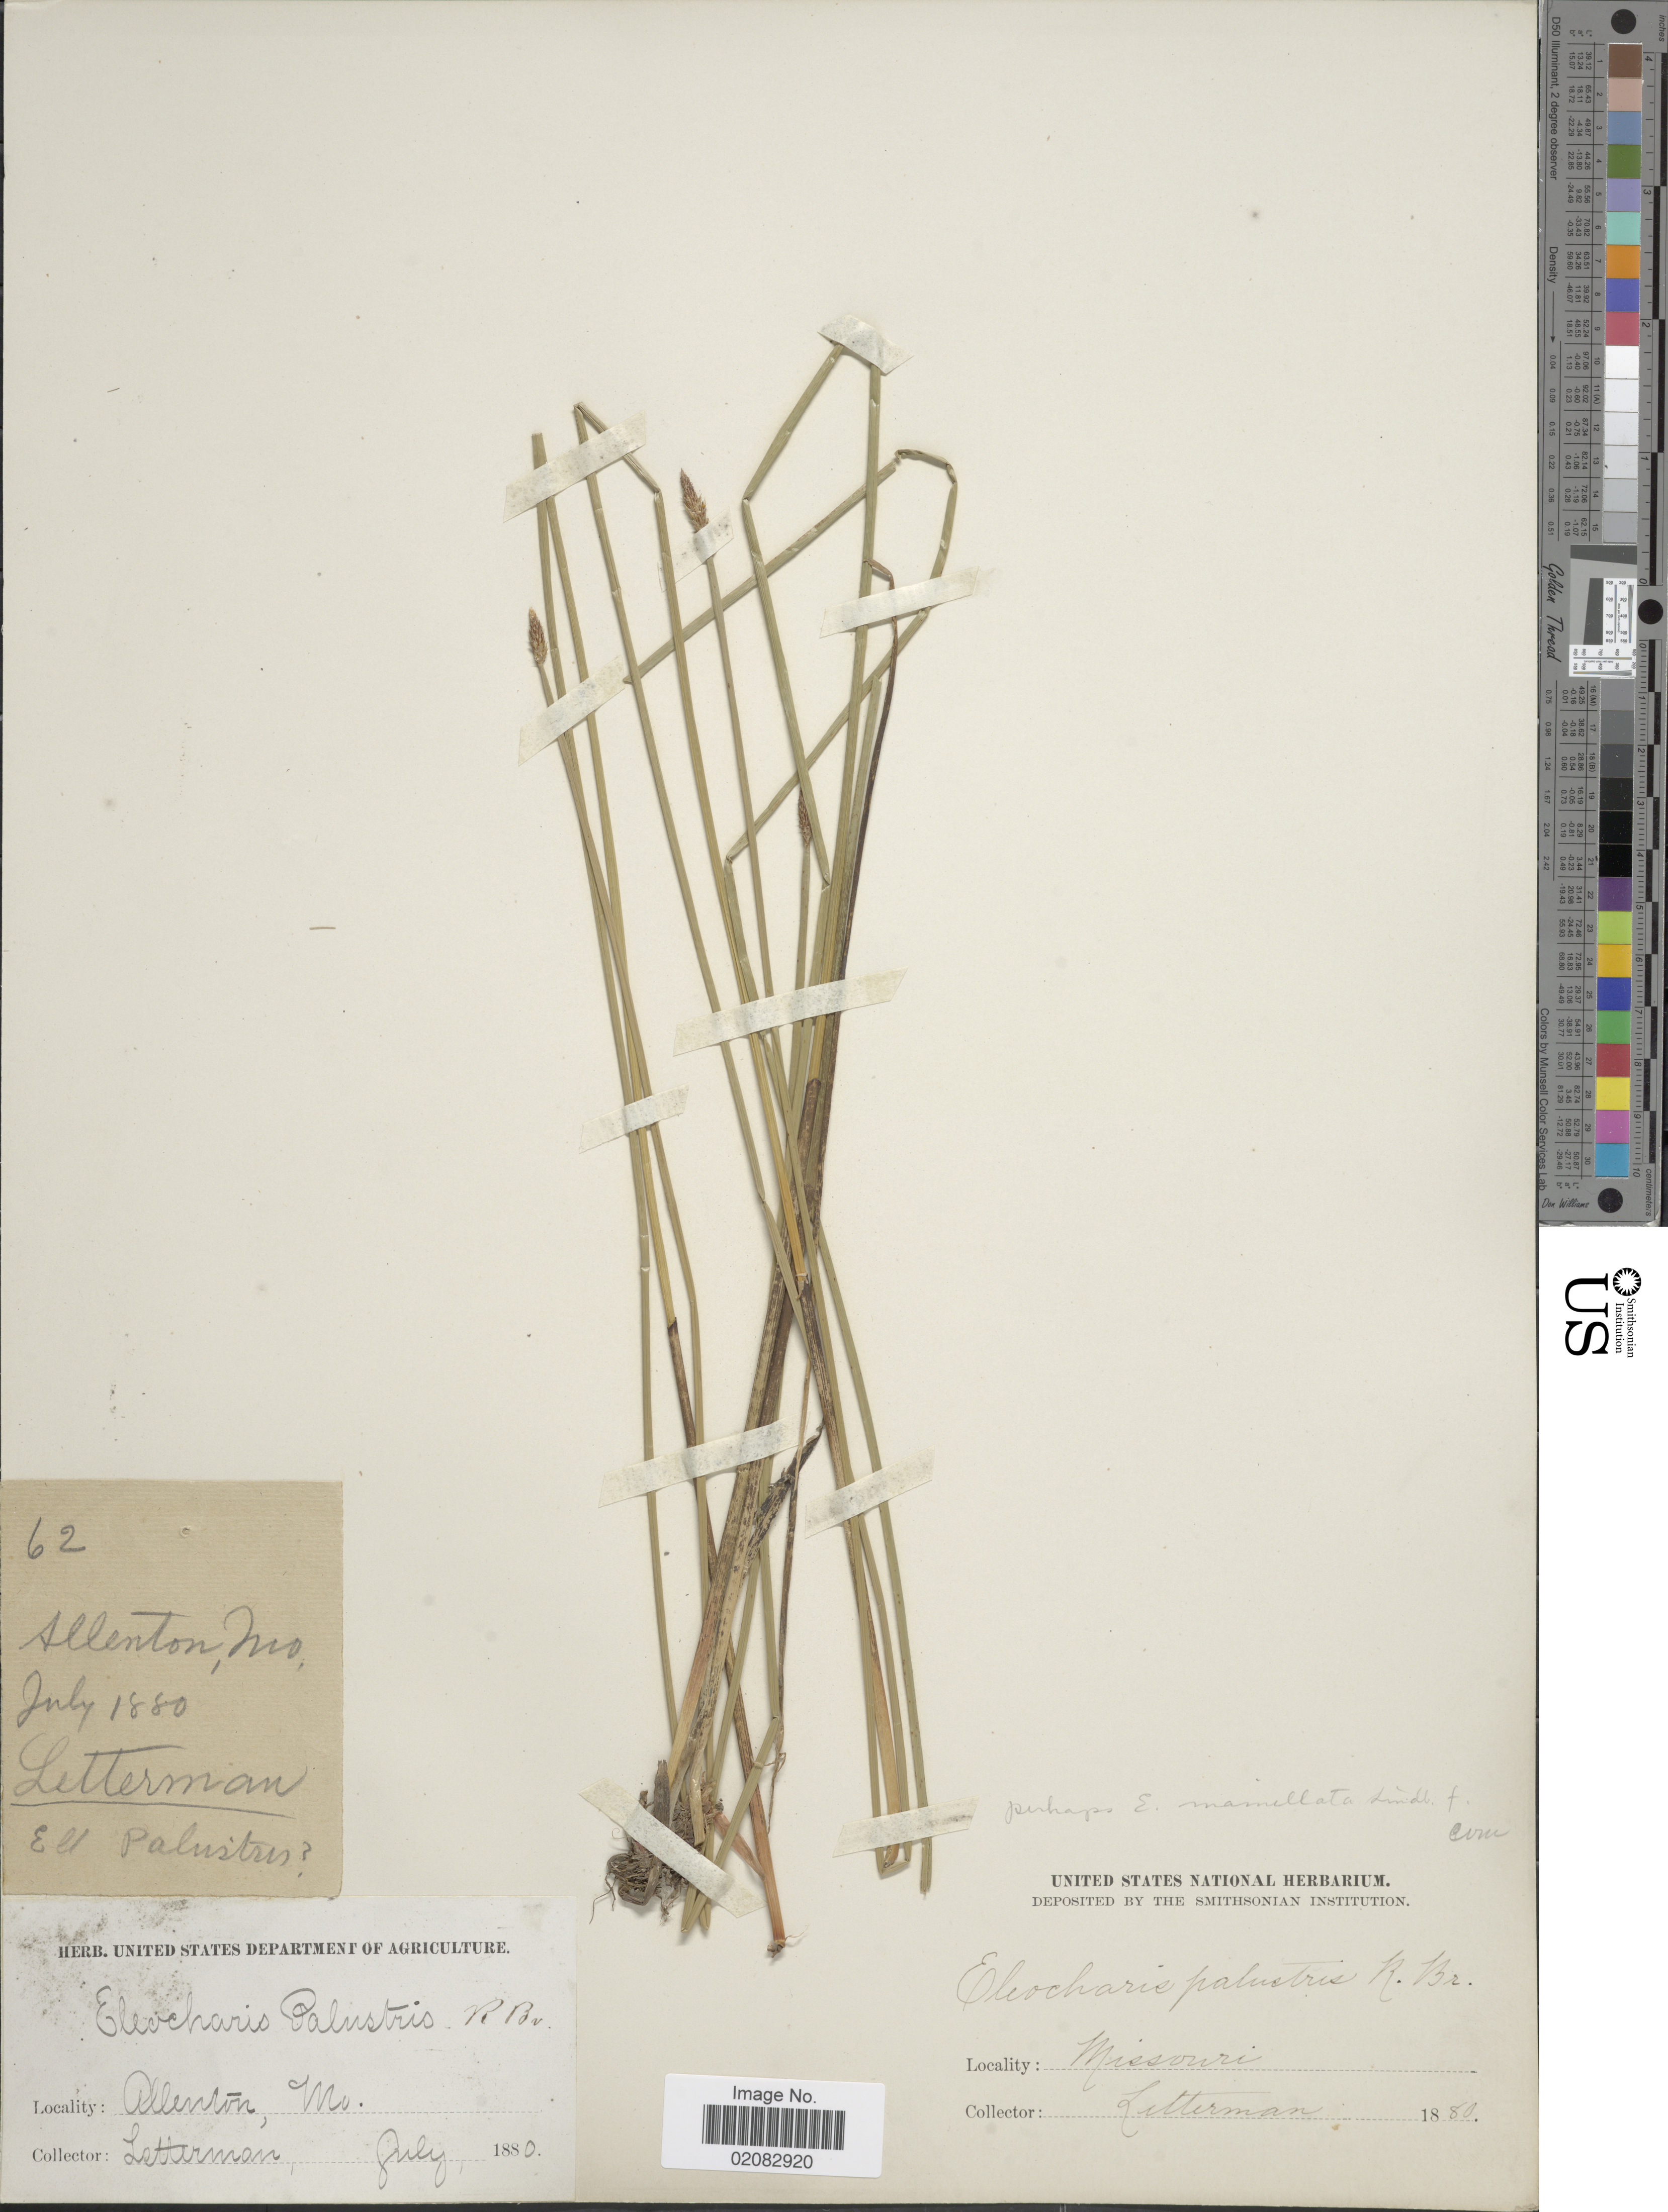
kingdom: Plantae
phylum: Tracheophyta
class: Liliopsida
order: Poales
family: Cyperaceae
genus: Eleocharis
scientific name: Eleocharis macrostachya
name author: Britton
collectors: Letterman, --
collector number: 62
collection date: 1880-07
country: United States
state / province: Missouri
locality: Allenton